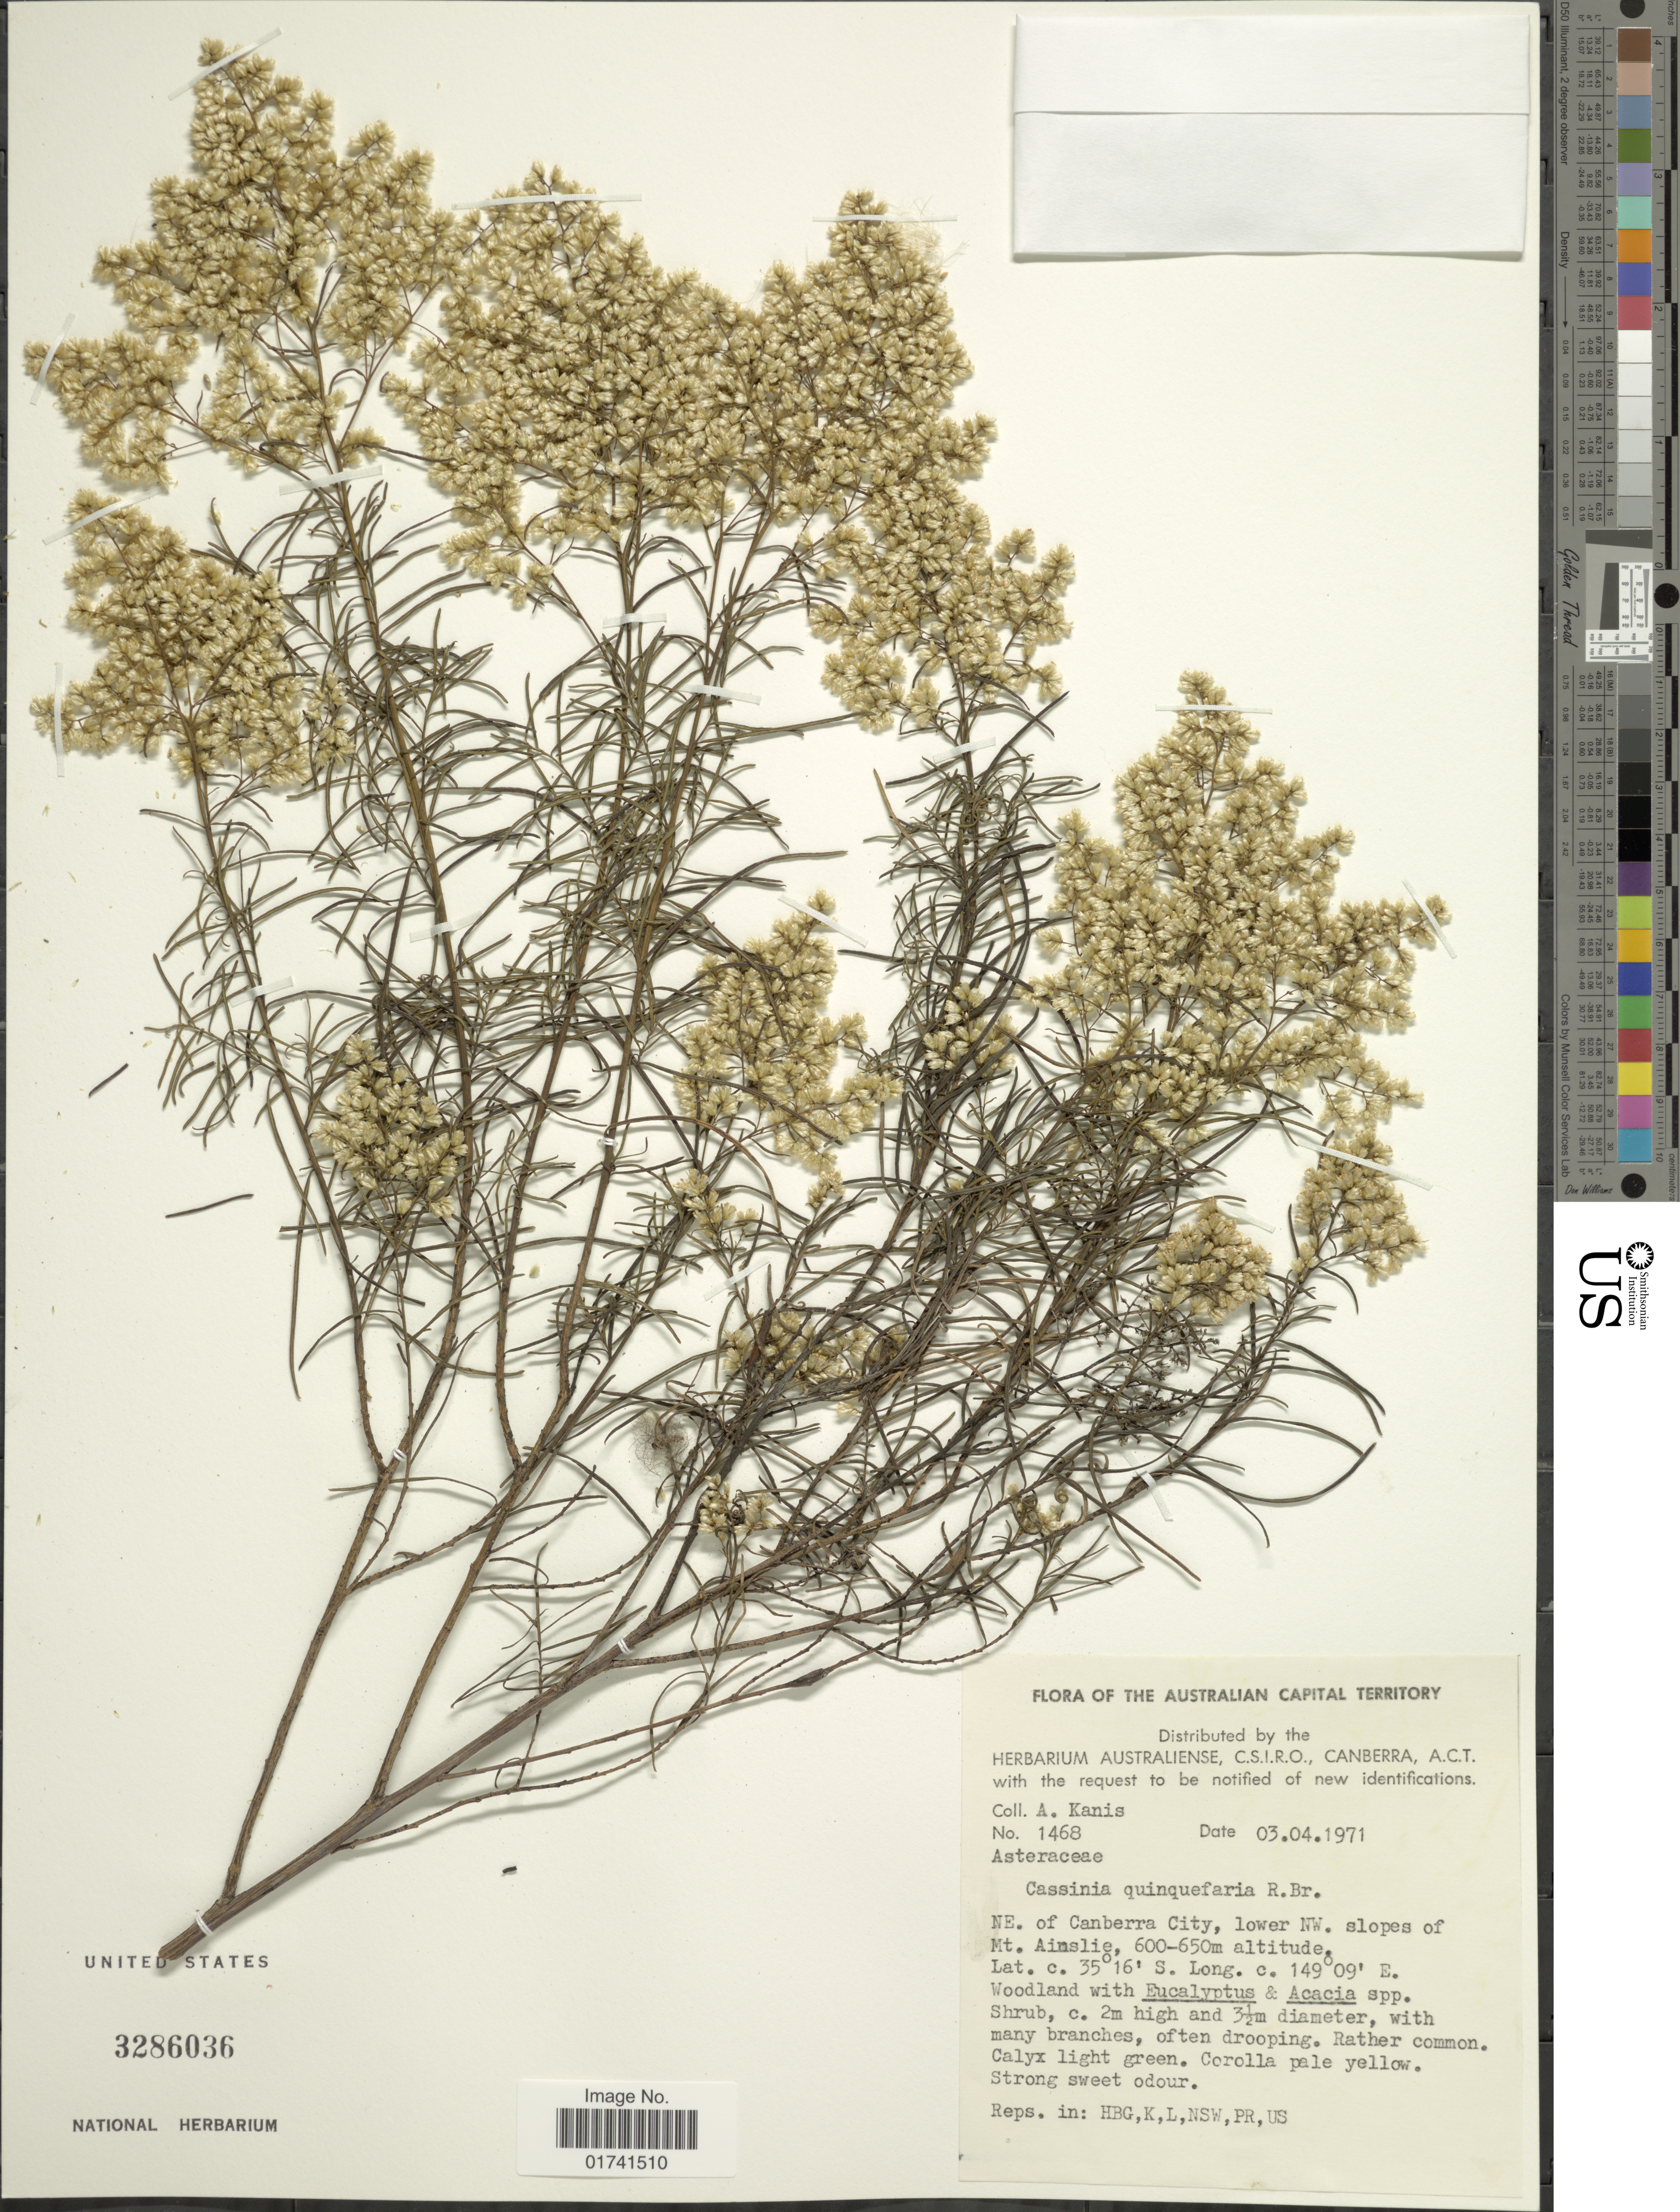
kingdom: Plantae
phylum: Tracheophyta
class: Magnoliopsida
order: Asterales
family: Asteraceae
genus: Cassinia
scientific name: Cassinia quiquefaria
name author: R. Br.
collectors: A. Kanis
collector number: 1468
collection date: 1971-04-03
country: Australia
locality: Australian Capital Territory, NE. of Caberra City, lower NW. slopes of Mt. Aimslie.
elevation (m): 600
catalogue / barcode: US 3286036